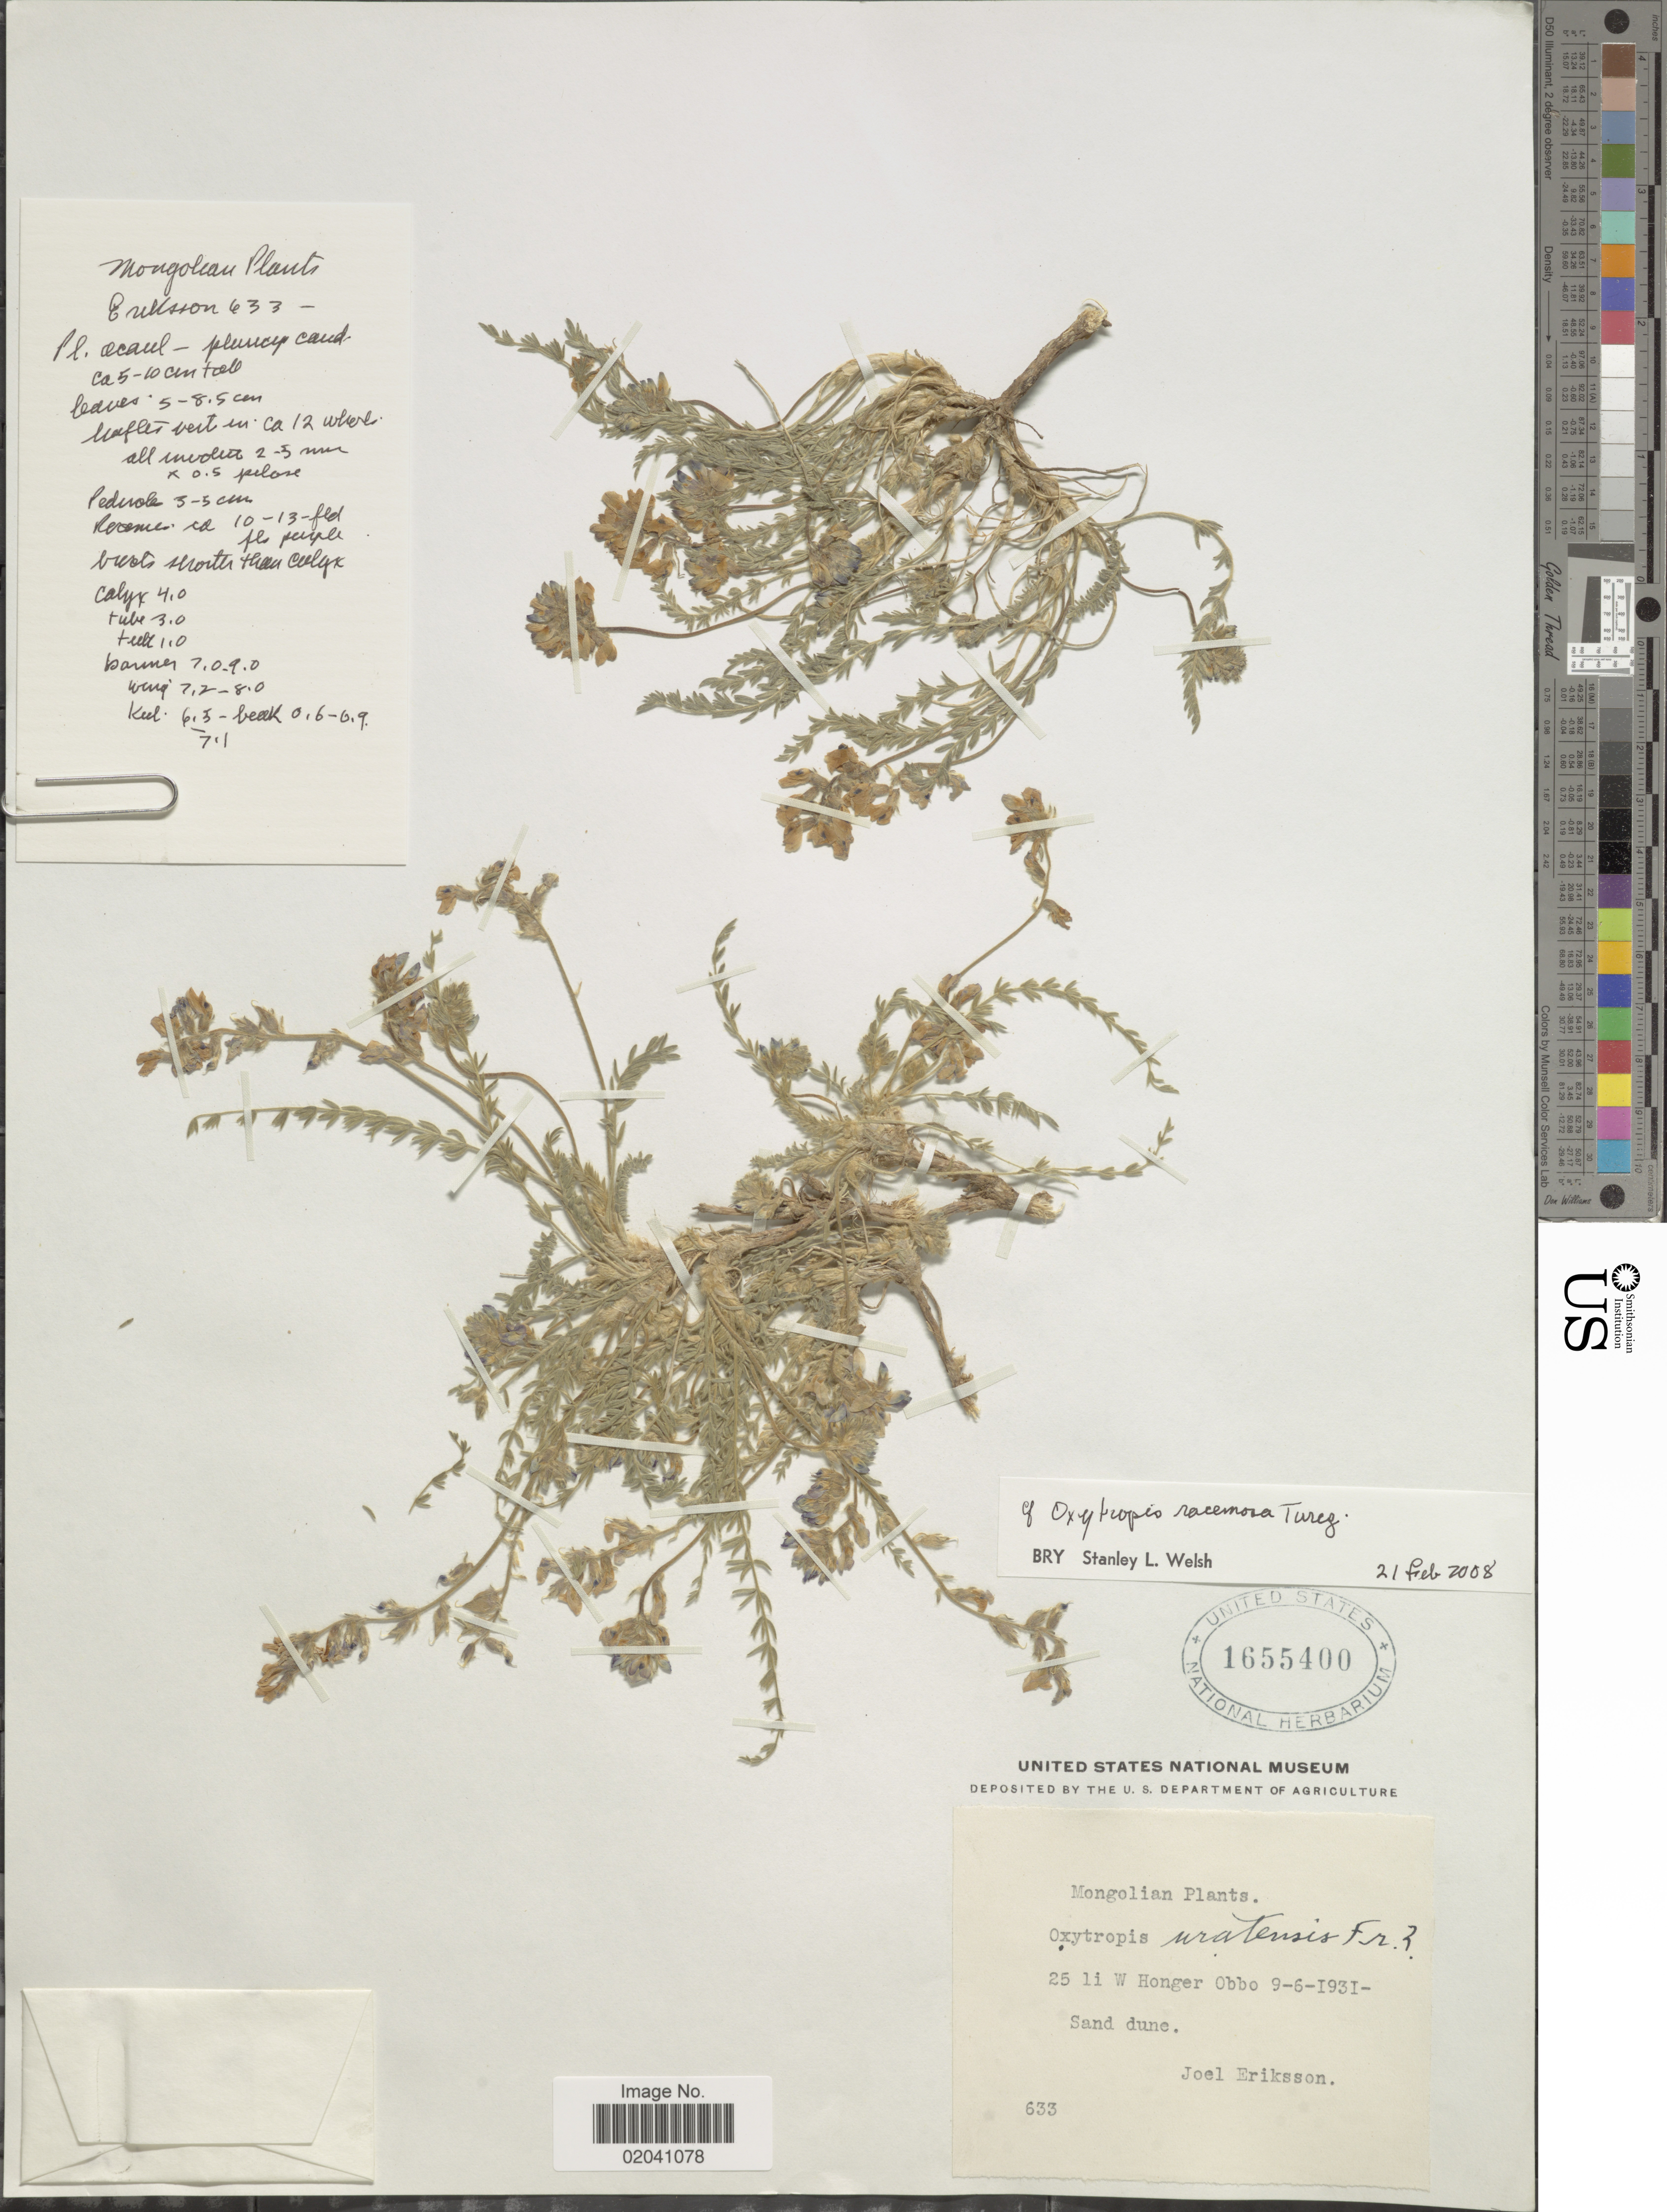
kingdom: Plantae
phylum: Tracheophyta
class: Magnoliopsida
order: Fabales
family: Fabaceae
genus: Oxytropis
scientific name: Oxytropis racemosa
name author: Turcz.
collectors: J. Erikson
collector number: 633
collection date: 1931-06-09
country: Mongolia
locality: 25 li W Honger, sand dune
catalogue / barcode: US 1655400